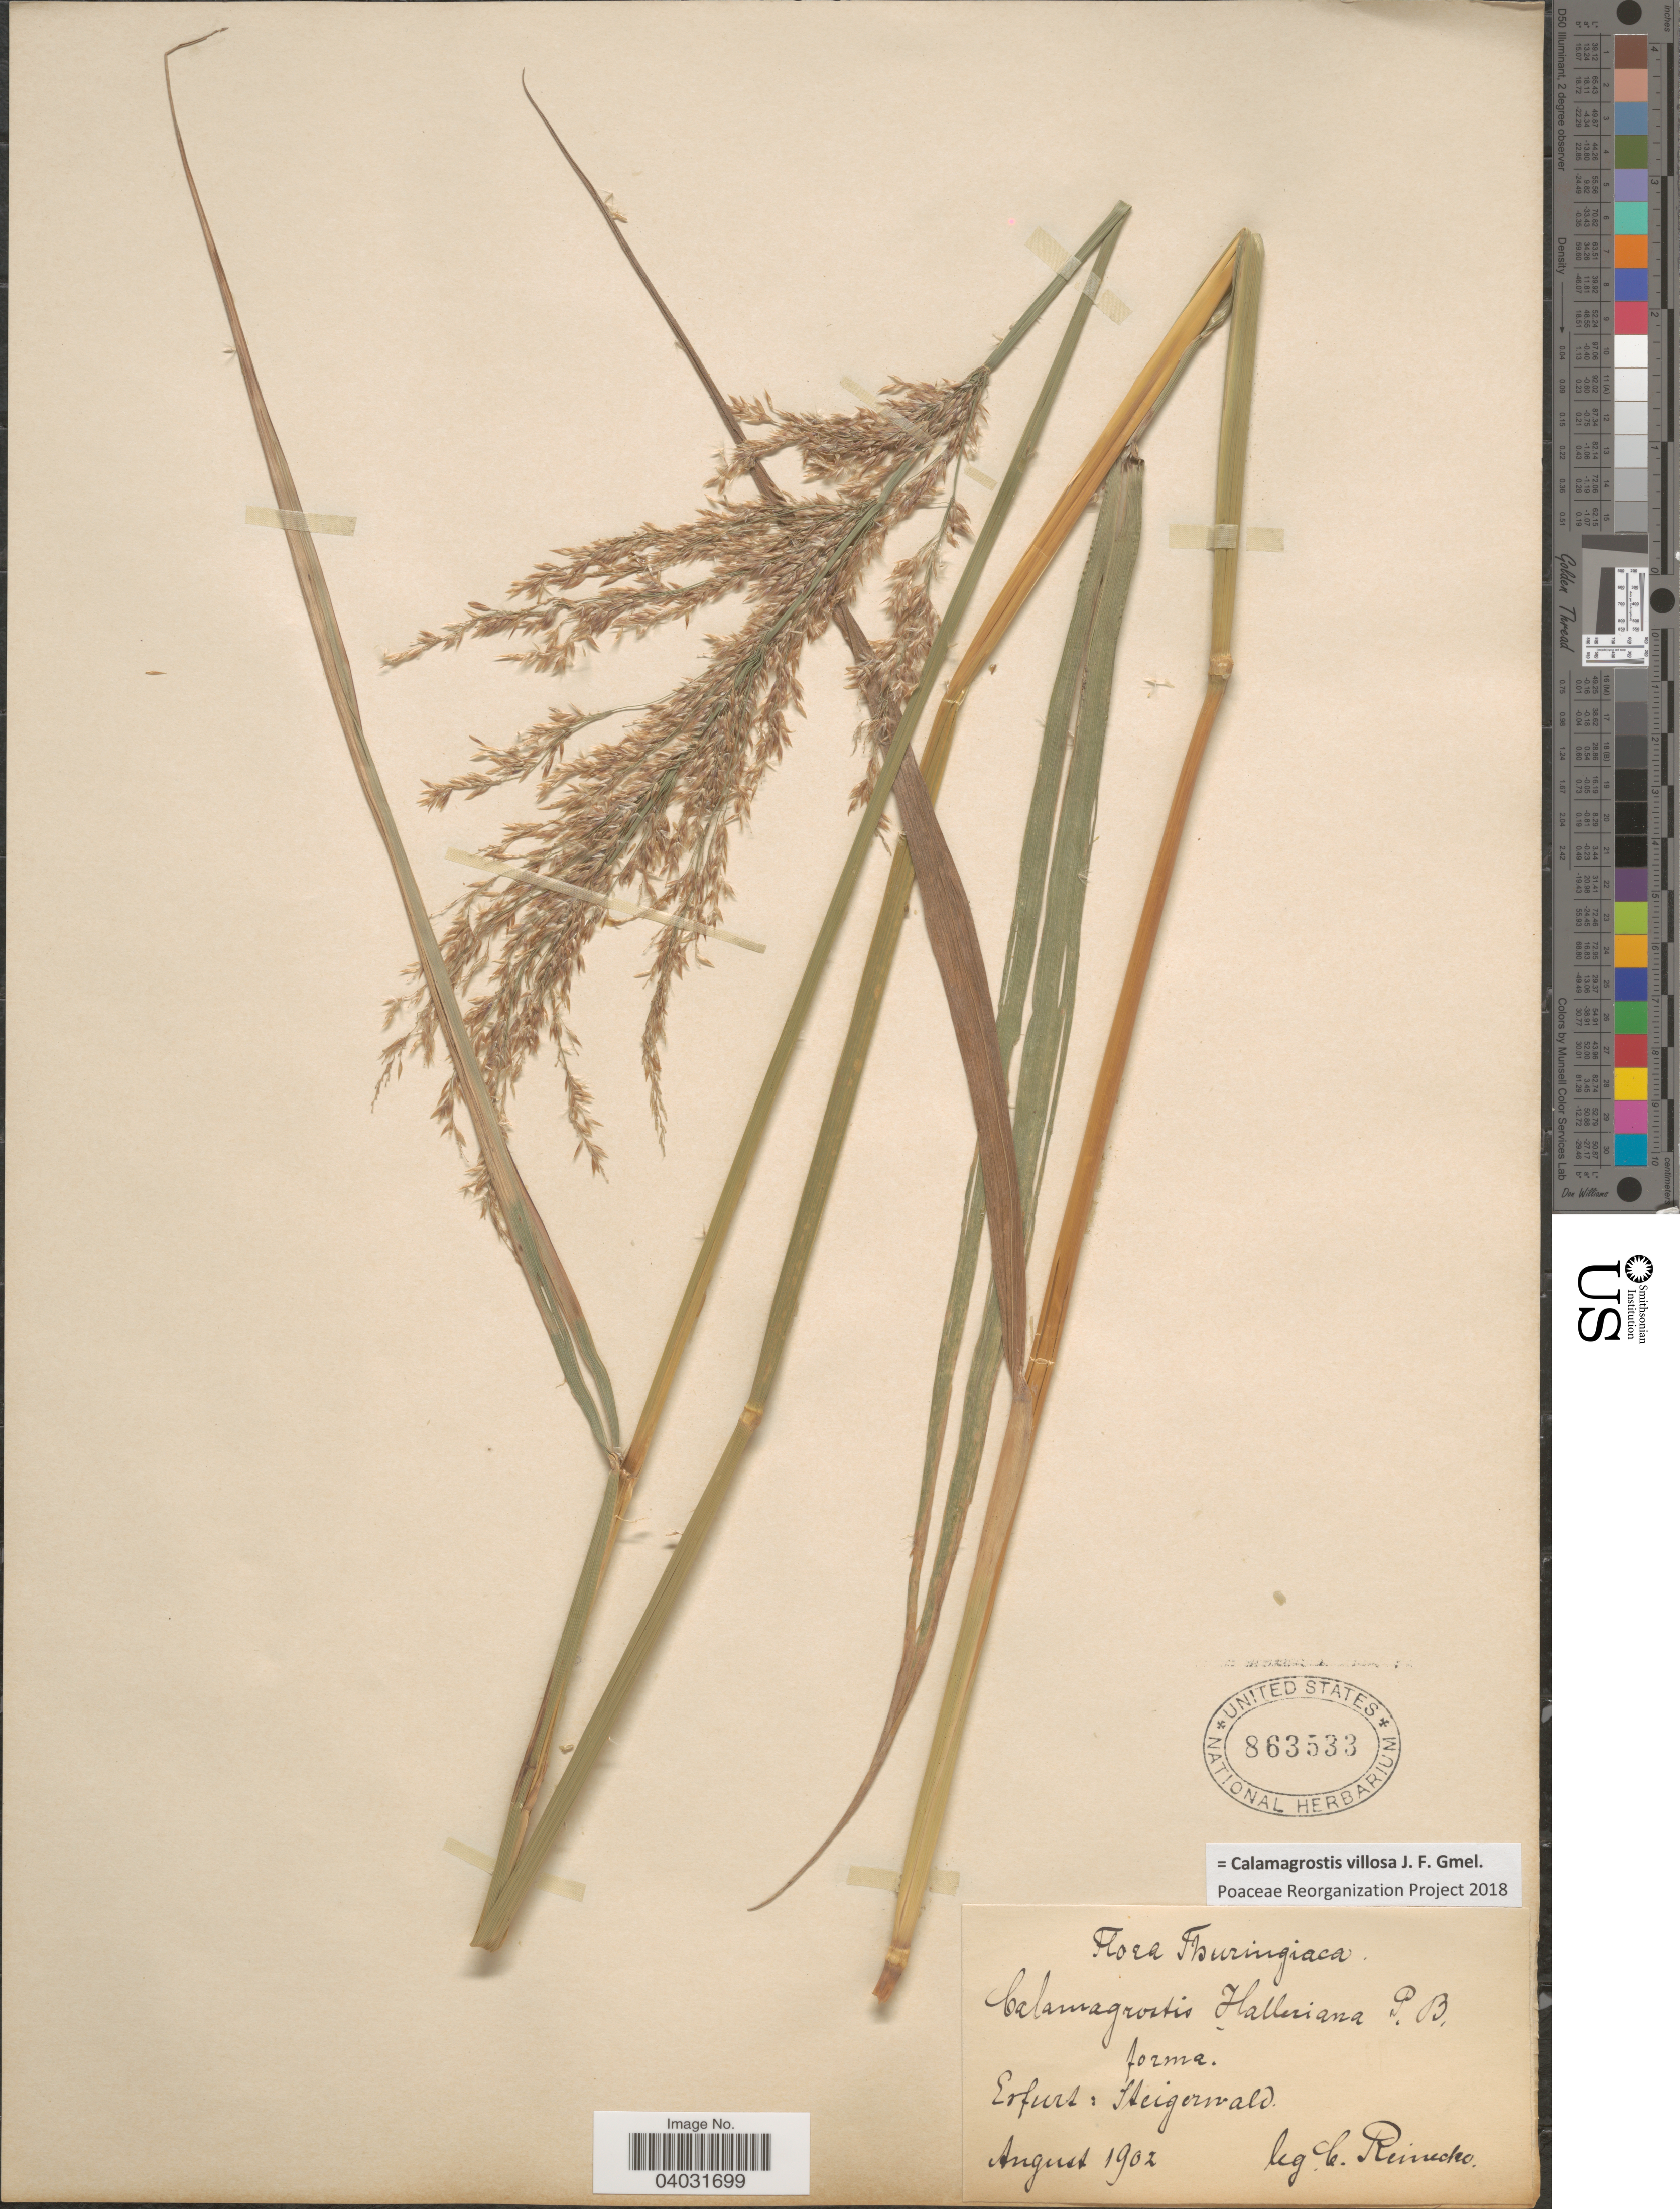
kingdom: Plantae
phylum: Tracheophyta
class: Liliopsida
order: Poales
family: Poaceae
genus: Calamagrostis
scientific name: Calamagrostis villosa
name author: J.F. Gmel.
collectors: Christopher H. Reinecke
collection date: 1902-08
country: Germany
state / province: Thuringia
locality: Thuringiaca. Erfurt: Steigerwald.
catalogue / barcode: US 863533